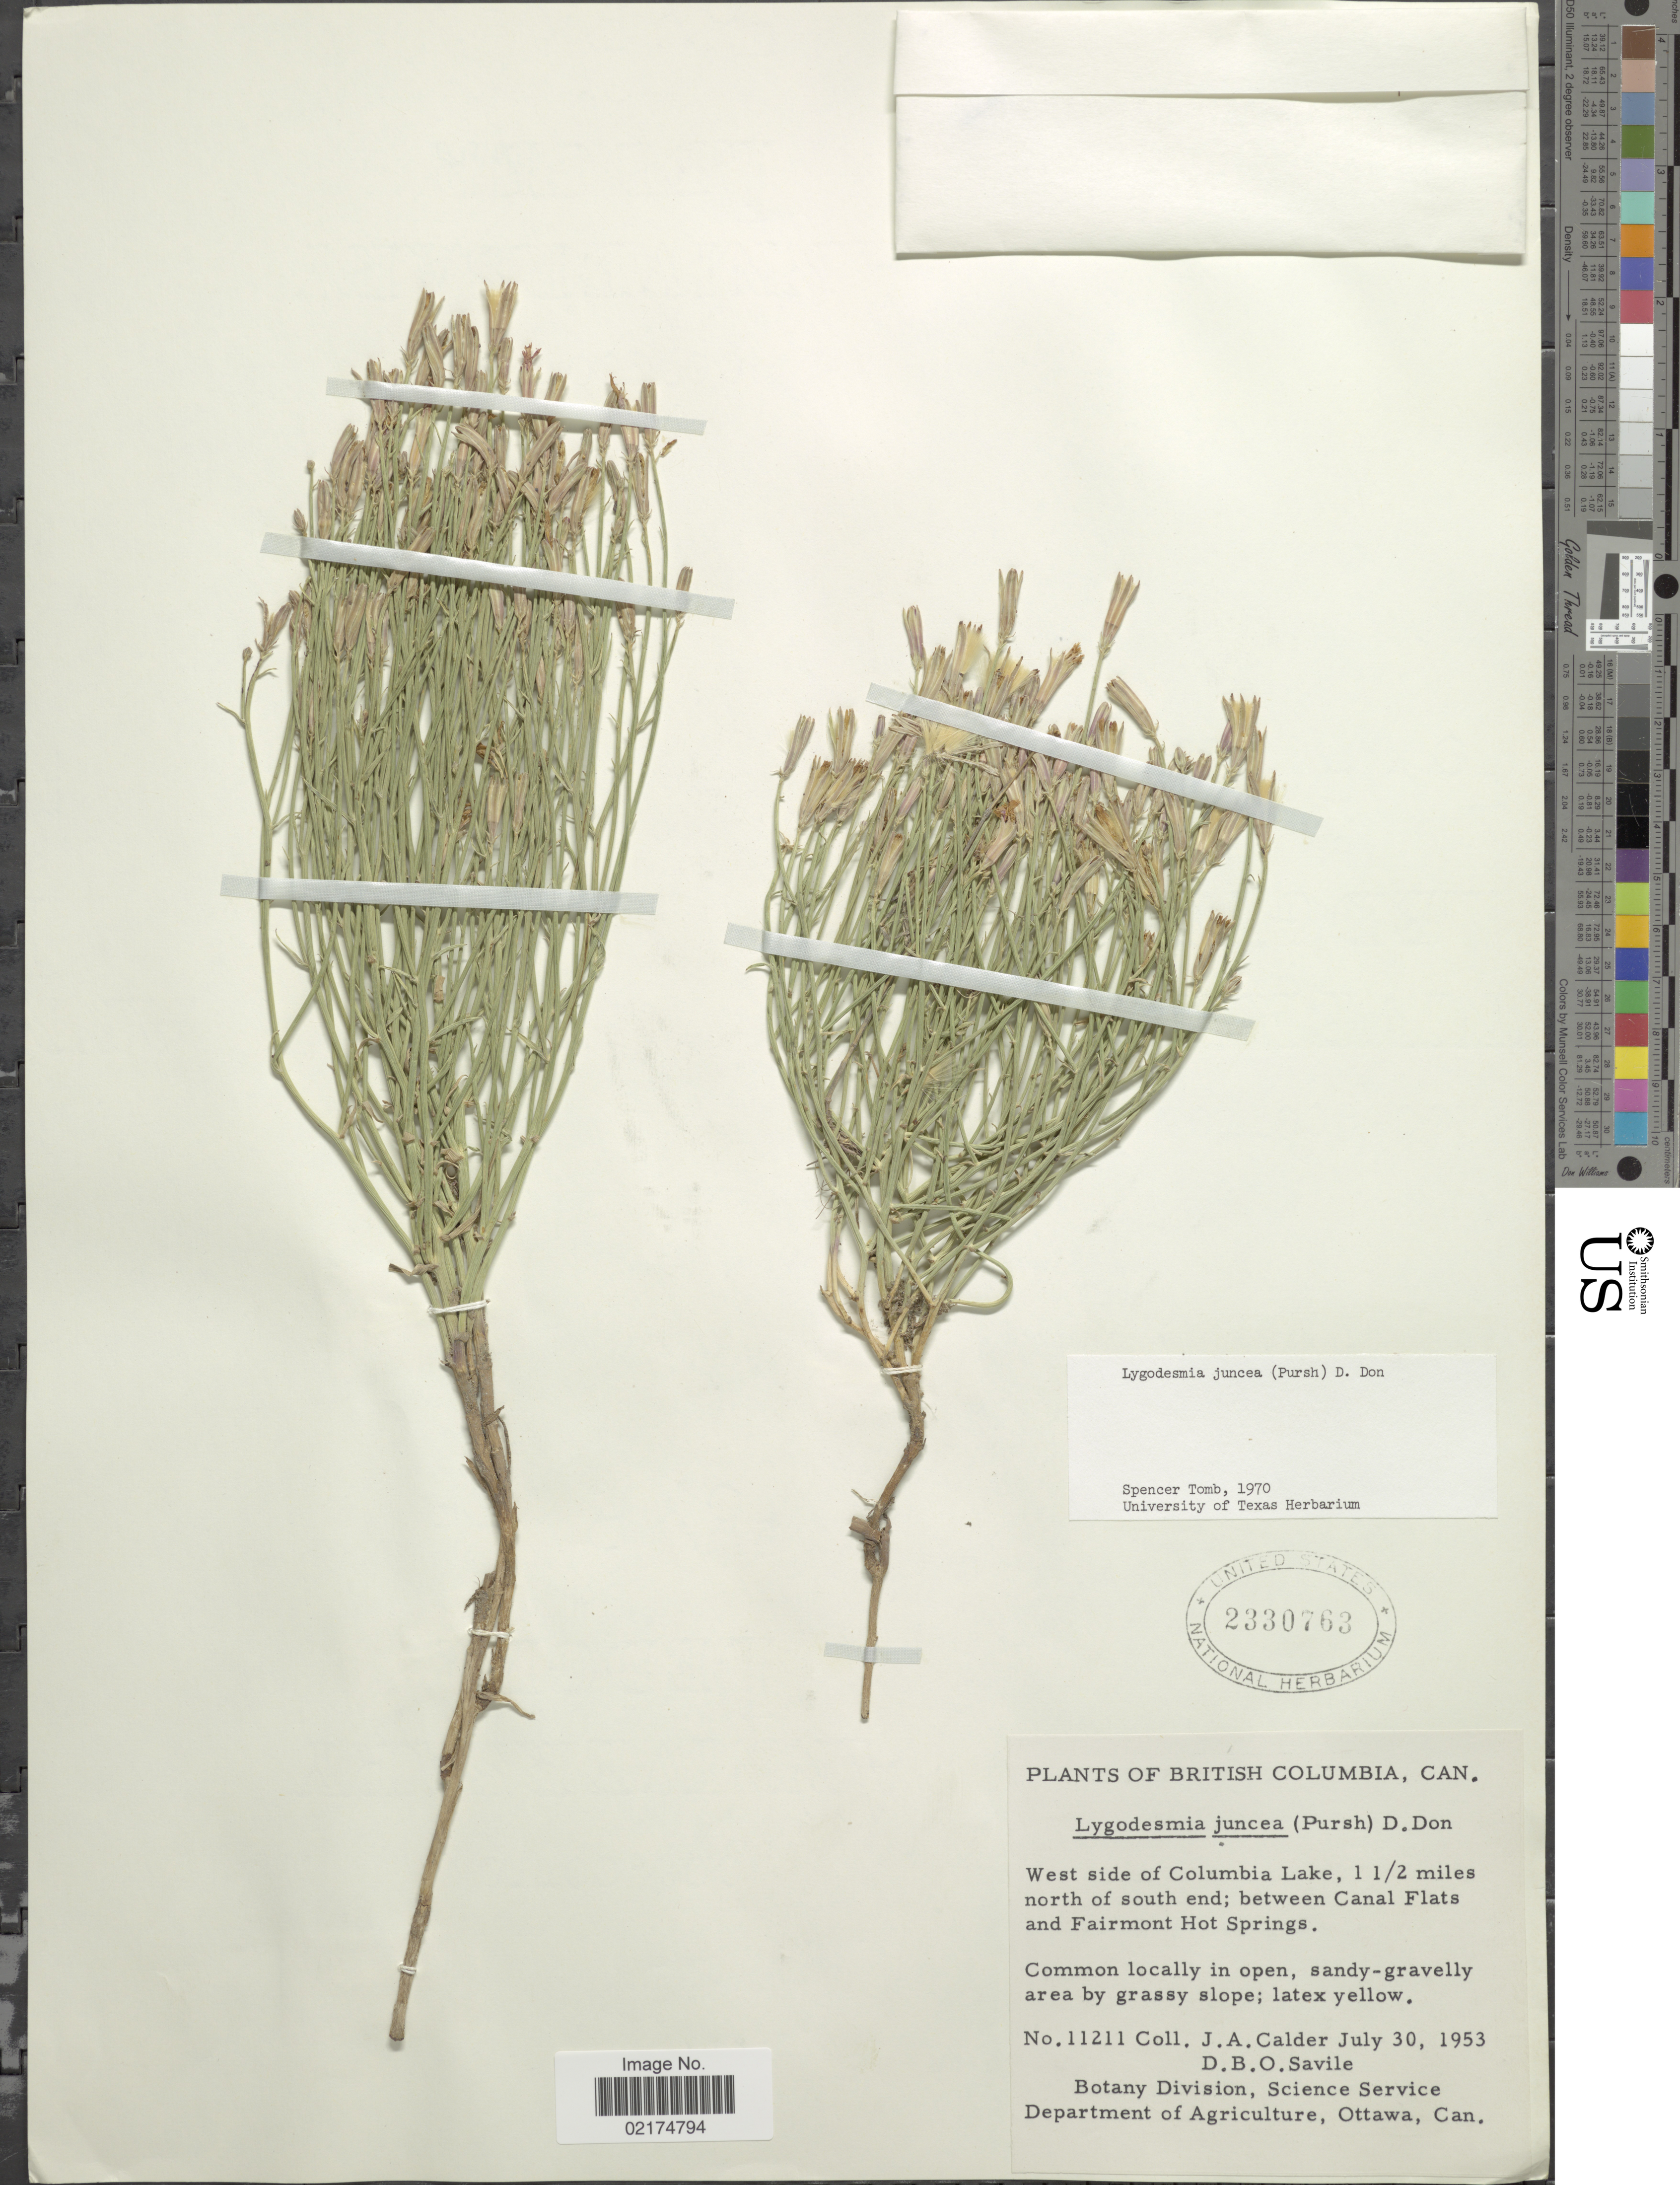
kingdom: Plantae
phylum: Tracheophyta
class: Magnoliopsida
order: Asterales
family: Asteraceae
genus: Lygodesmia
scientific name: Lygodesmia juncea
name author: D. Don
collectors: J. A. Calder & D. Savile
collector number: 11211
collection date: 1953-07-30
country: Canada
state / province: British Columbia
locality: West side of Columbia Lake, 1 1/2 miles north of south end; between Canal Flats and Fairmont Hot Springs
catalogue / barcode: US 2330763